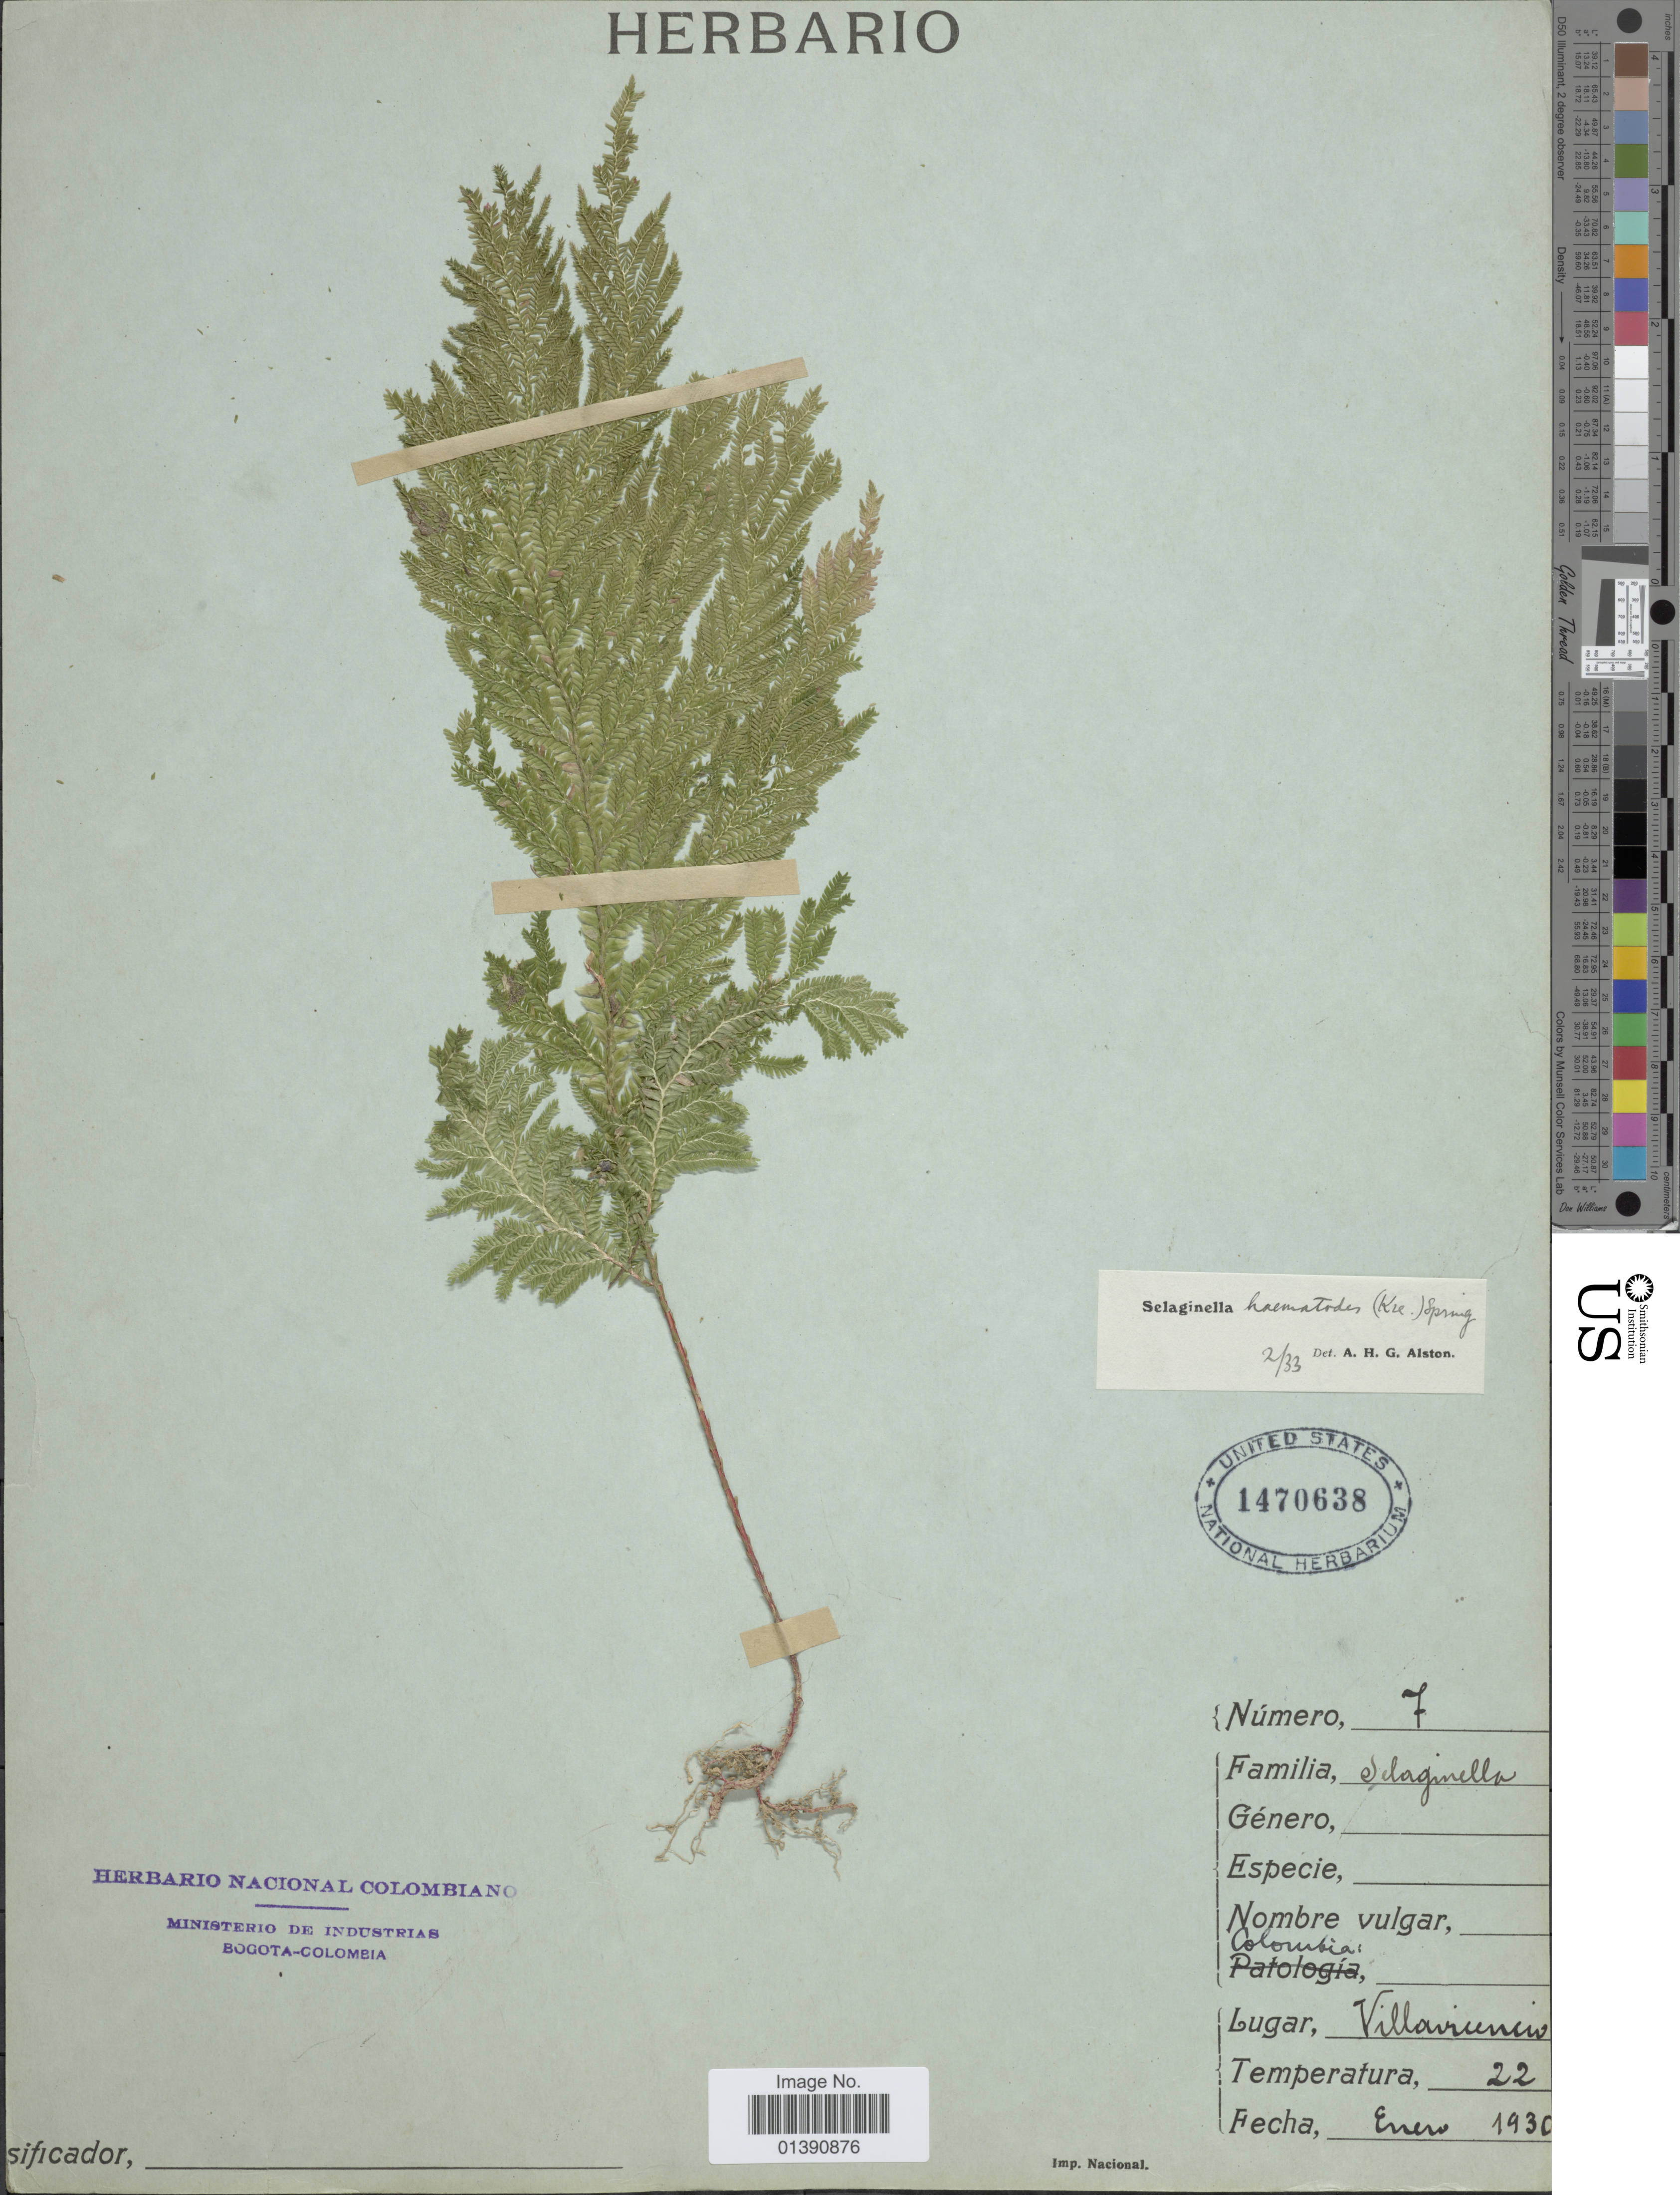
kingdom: Plantae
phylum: Tracheophyta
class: Lycopodiopsida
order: Selaginellales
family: Selaginellaceae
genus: Selaginella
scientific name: Selaginella haematodes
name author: (Kunze) Spring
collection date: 1930-01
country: Colombia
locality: Villarviencio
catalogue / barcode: US 1470638